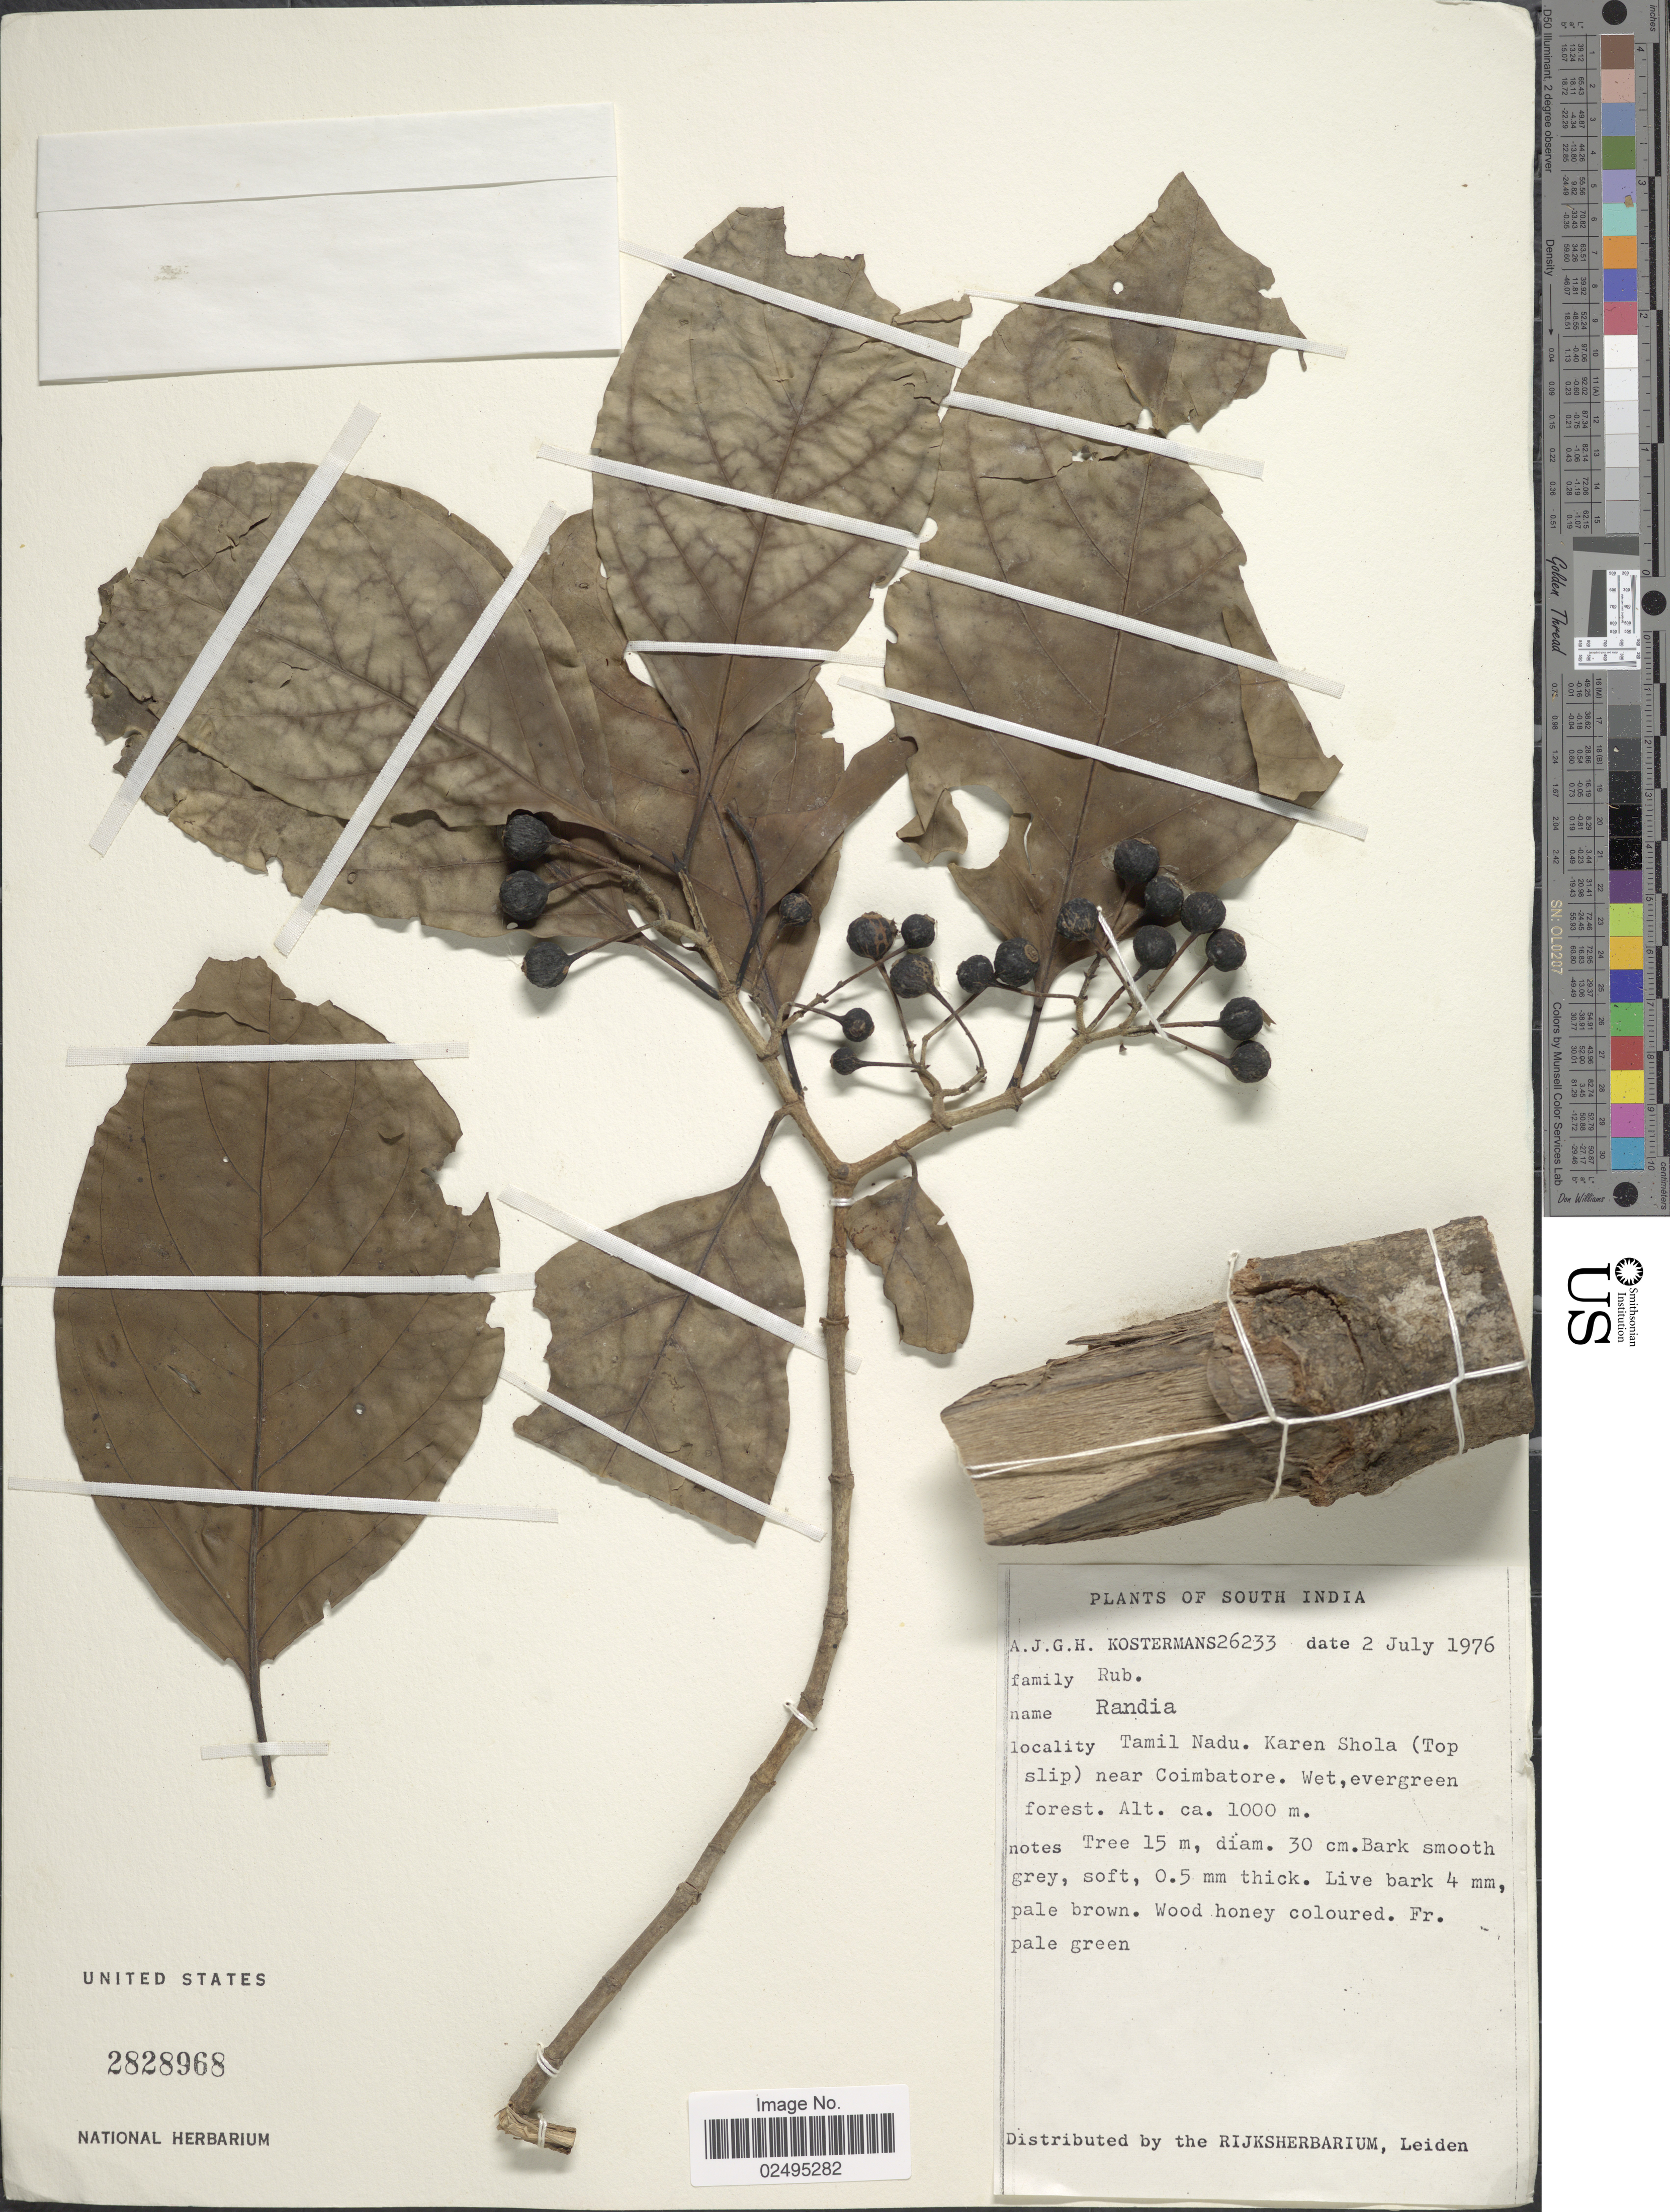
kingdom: Plantae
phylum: Tracheophyta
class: Magnoliopsida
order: Gentianales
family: Rubiaceae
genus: Randia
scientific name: Randia sp.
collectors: A. J. G. Kostermans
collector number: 26233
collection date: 1976-07-02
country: India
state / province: Tamil Nadu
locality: South India, Tamil Nadu, Karen Shola (Top slip) near Coimbatore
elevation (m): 1000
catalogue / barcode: US 2828968